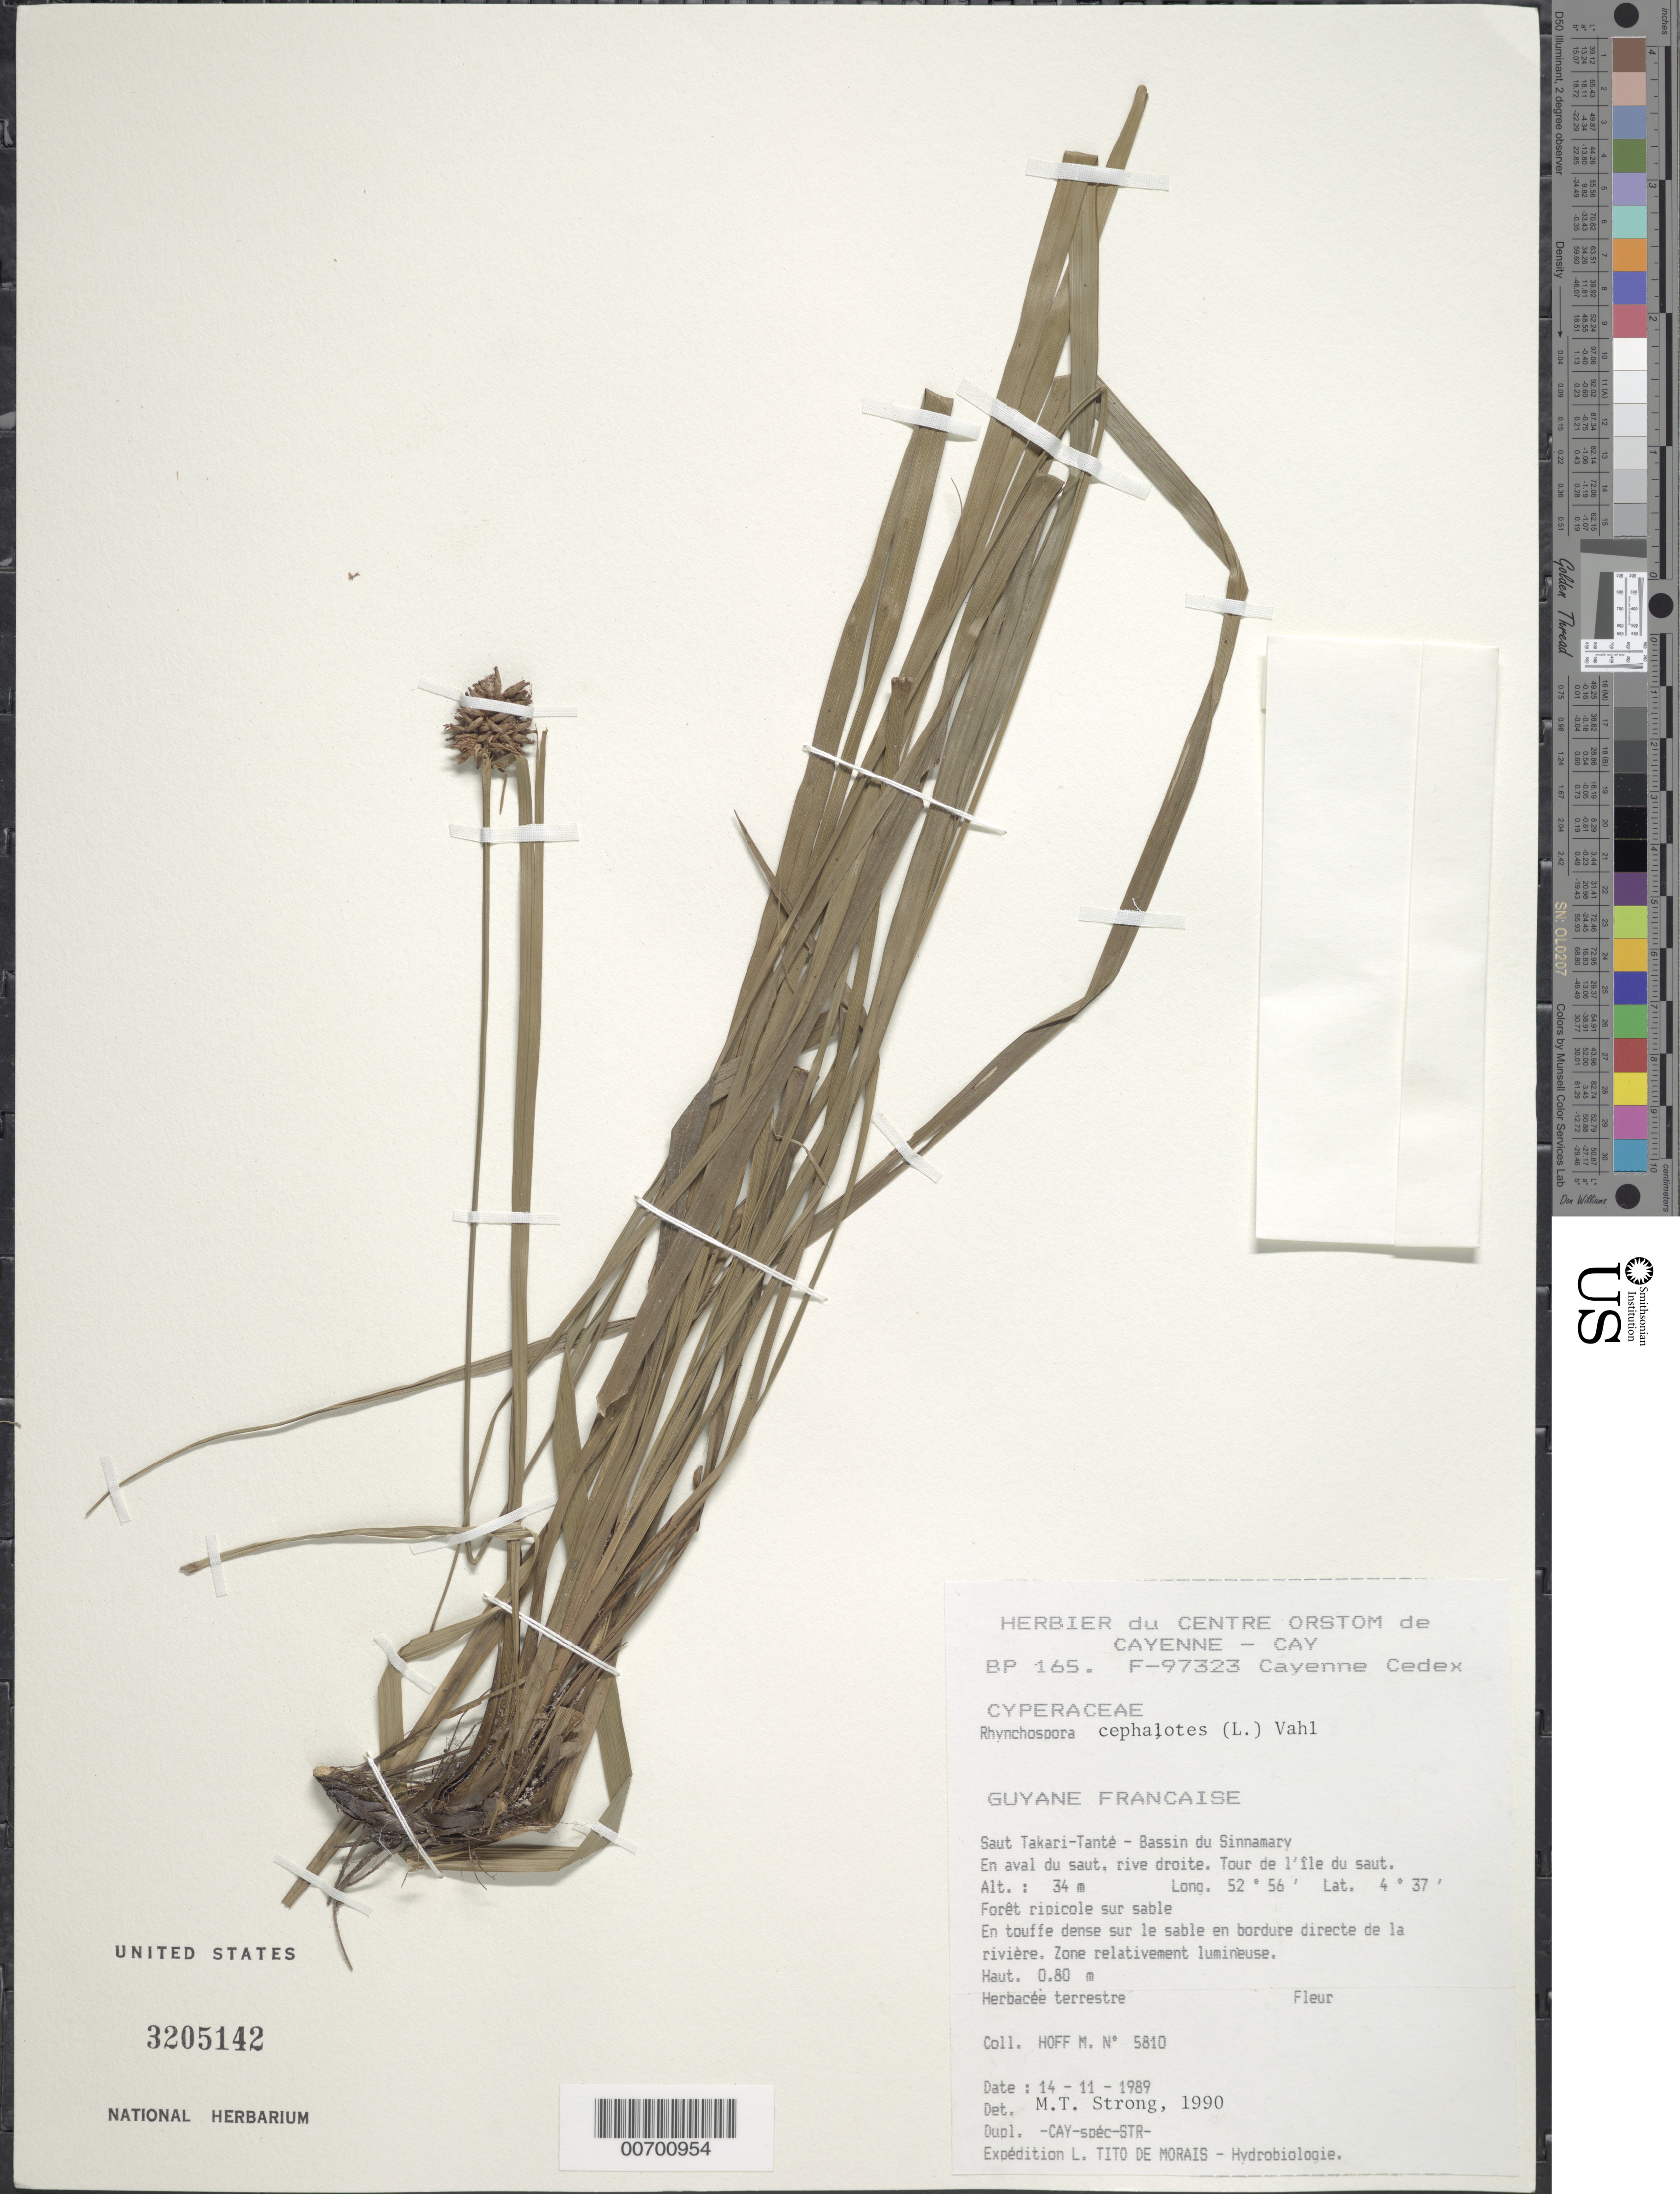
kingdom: Plantae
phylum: Tracheophyta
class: Liliopsida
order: Poales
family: Cyperaceae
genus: Rhynchospora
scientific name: Rhynchospora cephalotes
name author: (L.) Vahl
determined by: Strong, M. T., (US), Smithsonian Institution - National Museum of Natural History (UNITED STATES)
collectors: M. Hoff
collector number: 5810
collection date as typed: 14-Nov-89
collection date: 1989-11-14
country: French Guiana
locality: Saut Takari-Tanté, Bassin du Sinnamary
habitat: Riparian forest, on sand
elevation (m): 34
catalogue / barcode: US 3205142